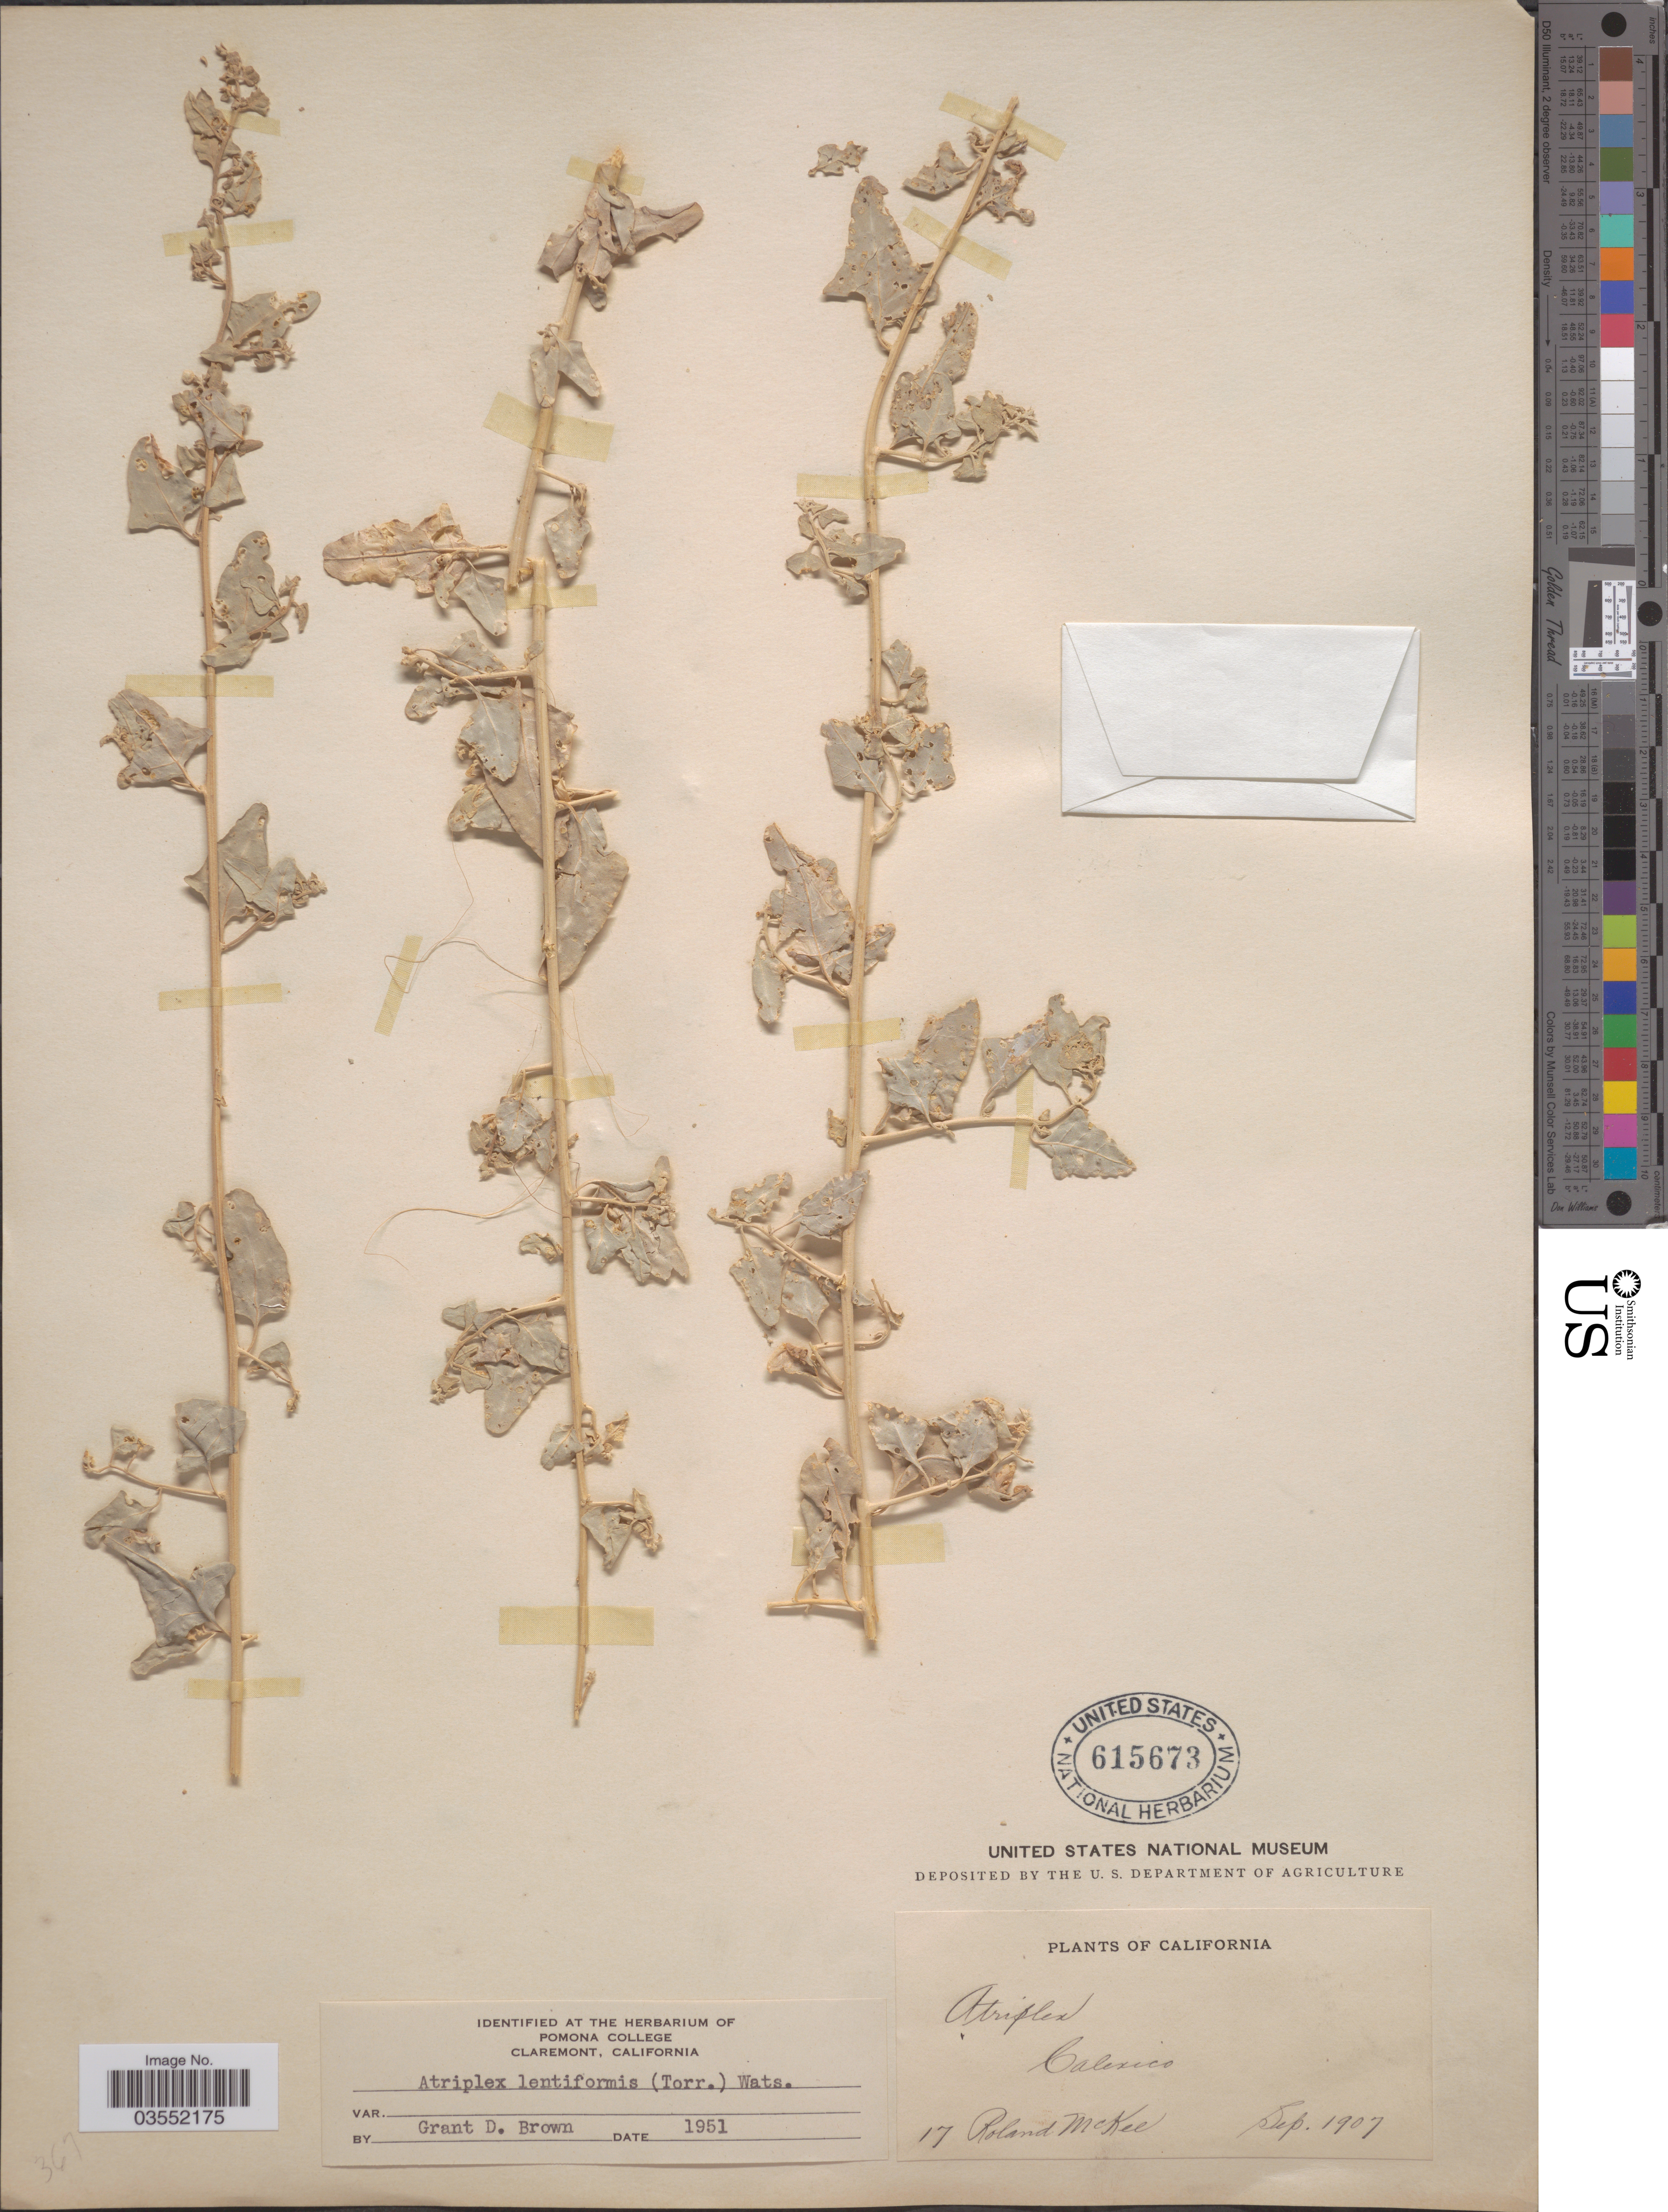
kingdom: Plantae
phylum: Tracheophyta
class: Magnoliopsida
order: Caryophyllales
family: Amaranthaceae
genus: Atriplex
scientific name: Atriplex lentiformis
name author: (Torr.) S. Watson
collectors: R. Mckee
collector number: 17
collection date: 1907-09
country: United States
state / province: California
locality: Calexico.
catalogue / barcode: US 615673